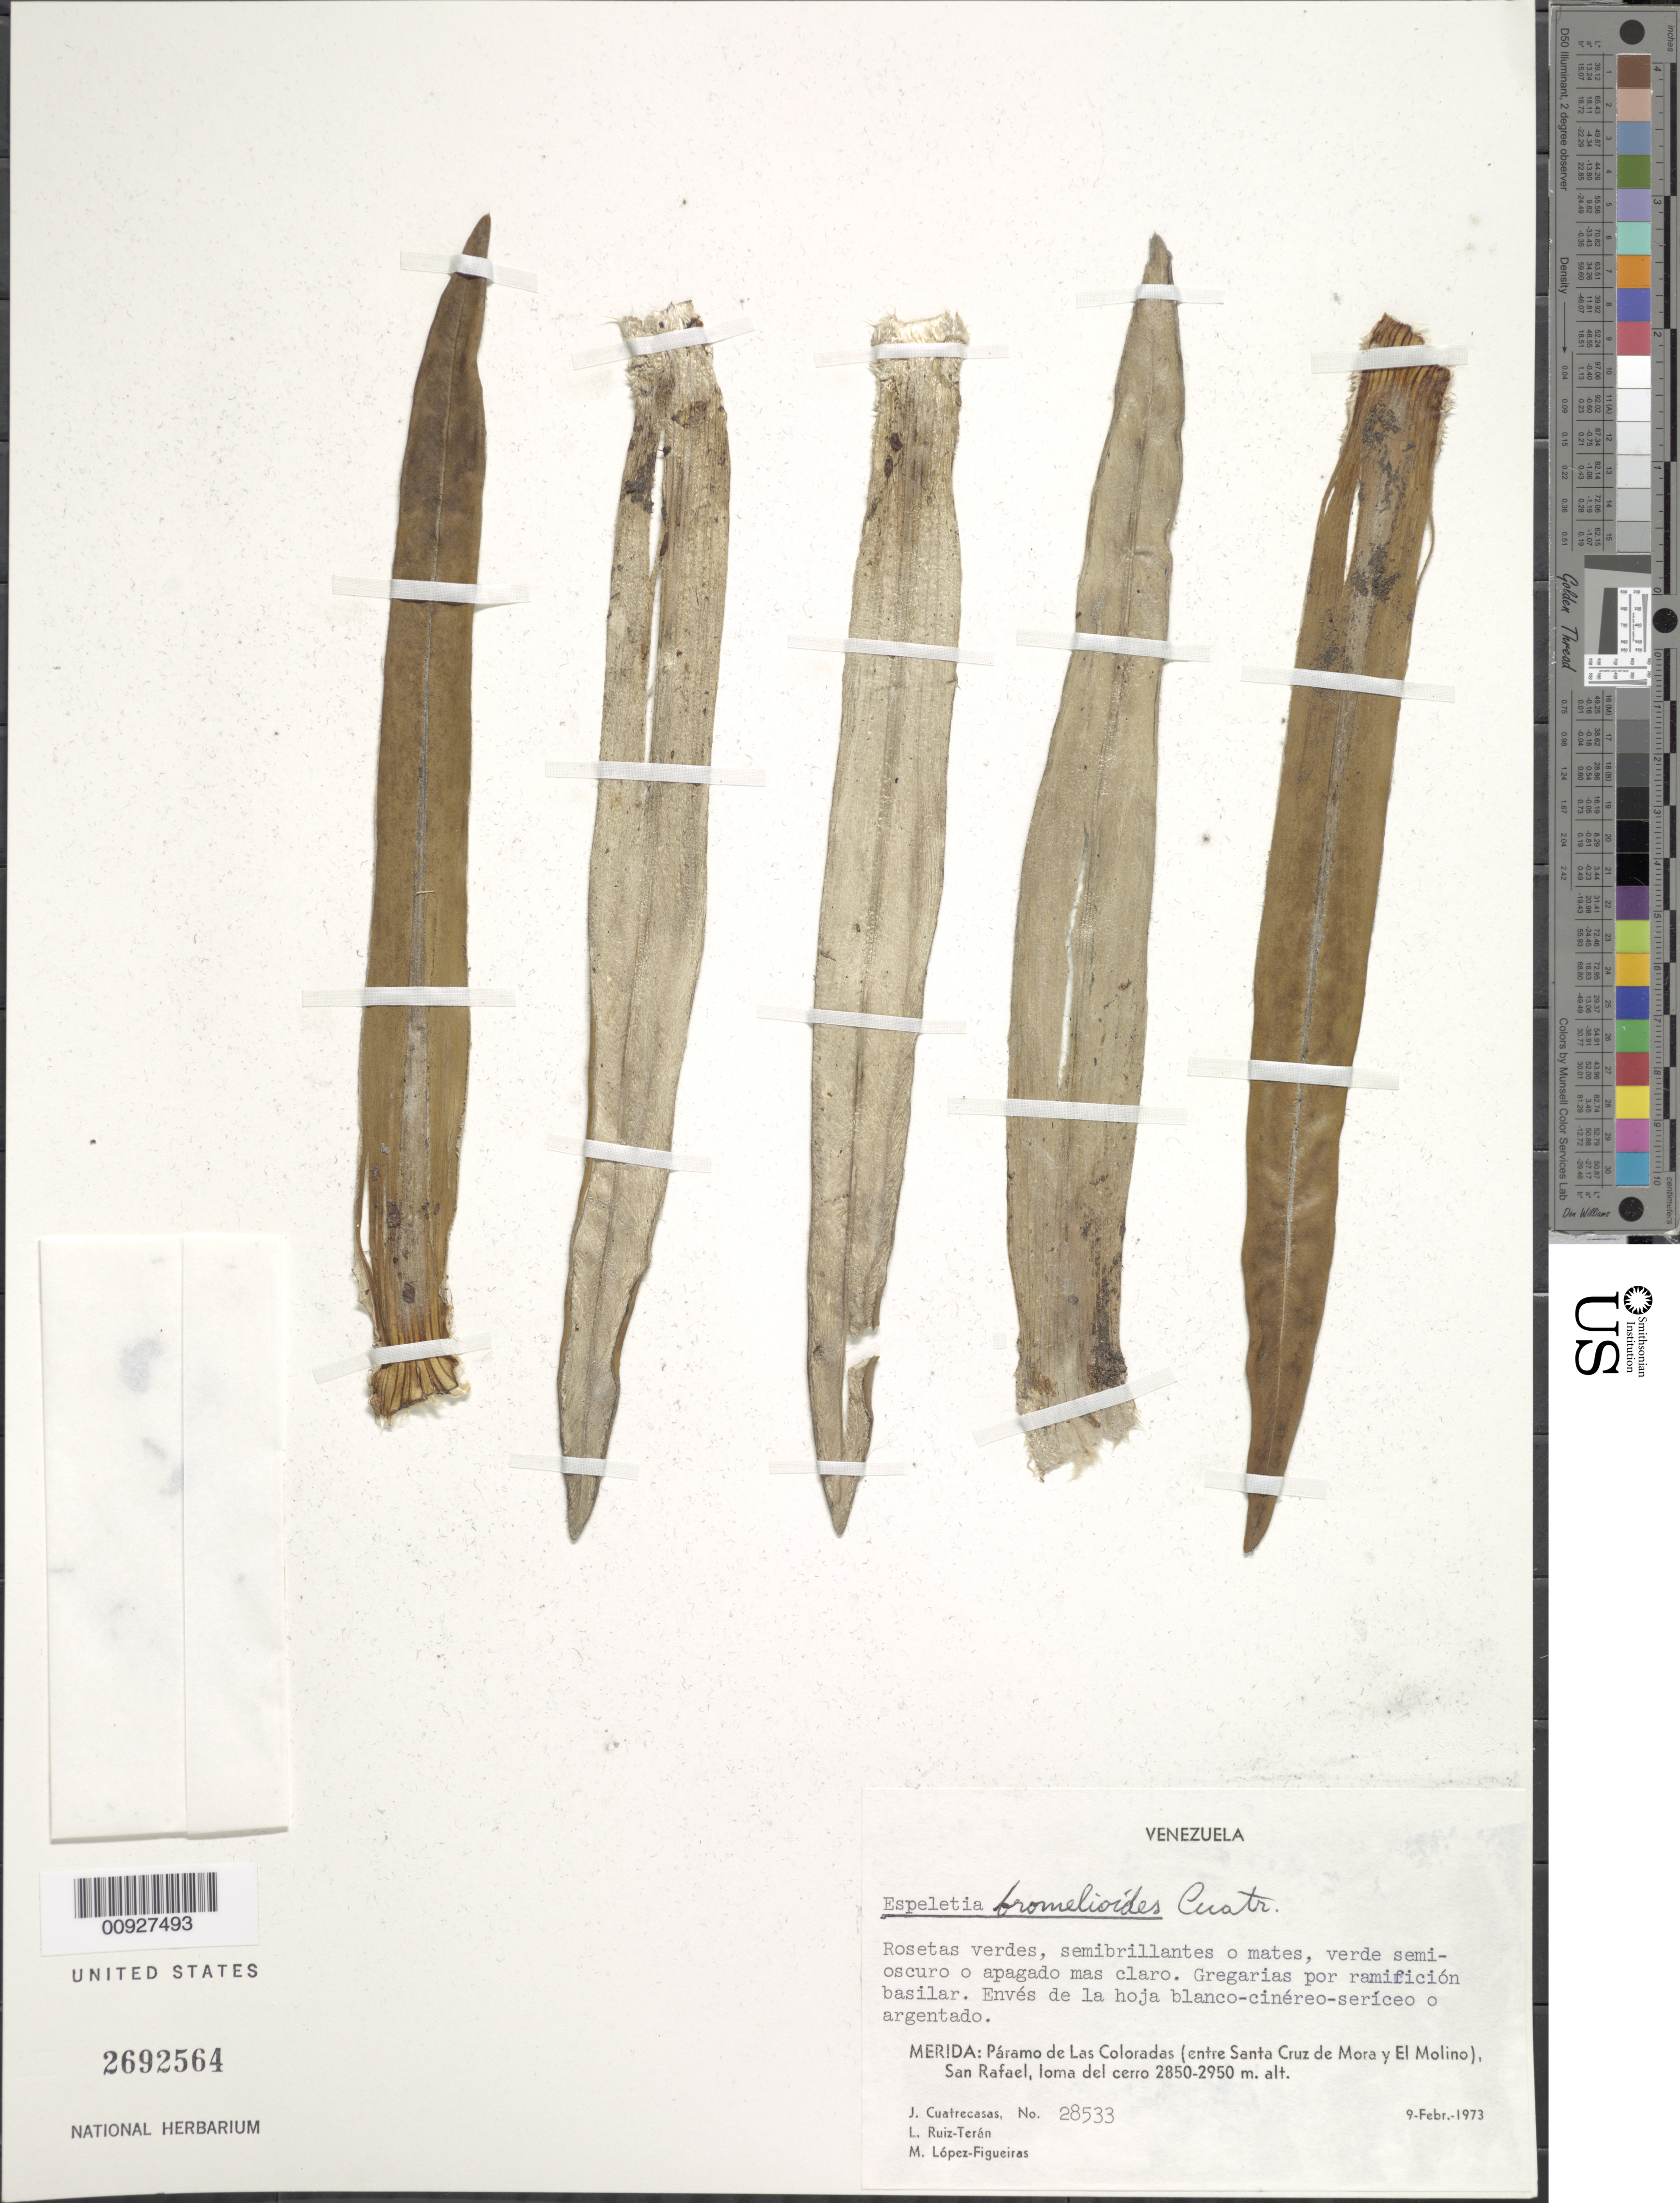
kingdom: Plantae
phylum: Tracheophyta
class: Magnoliopsida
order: Asterales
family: Asteraceae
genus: Ruilopezia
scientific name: Ruilopezia bromelioides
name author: (Cuatrec.) Cuatrec.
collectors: J. Cuatrecasas, L. E. Ruíz-Terán & M. López Figueiras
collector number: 28533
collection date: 1973-02-09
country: Venezuela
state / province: Mérida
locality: Páramo de Las Coloradas. Páramo de Las Coloradas (entre Santa Cruz de Mora y El Molino), San Rafael, loma del cerro.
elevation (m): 2850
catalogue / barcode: US 2692564